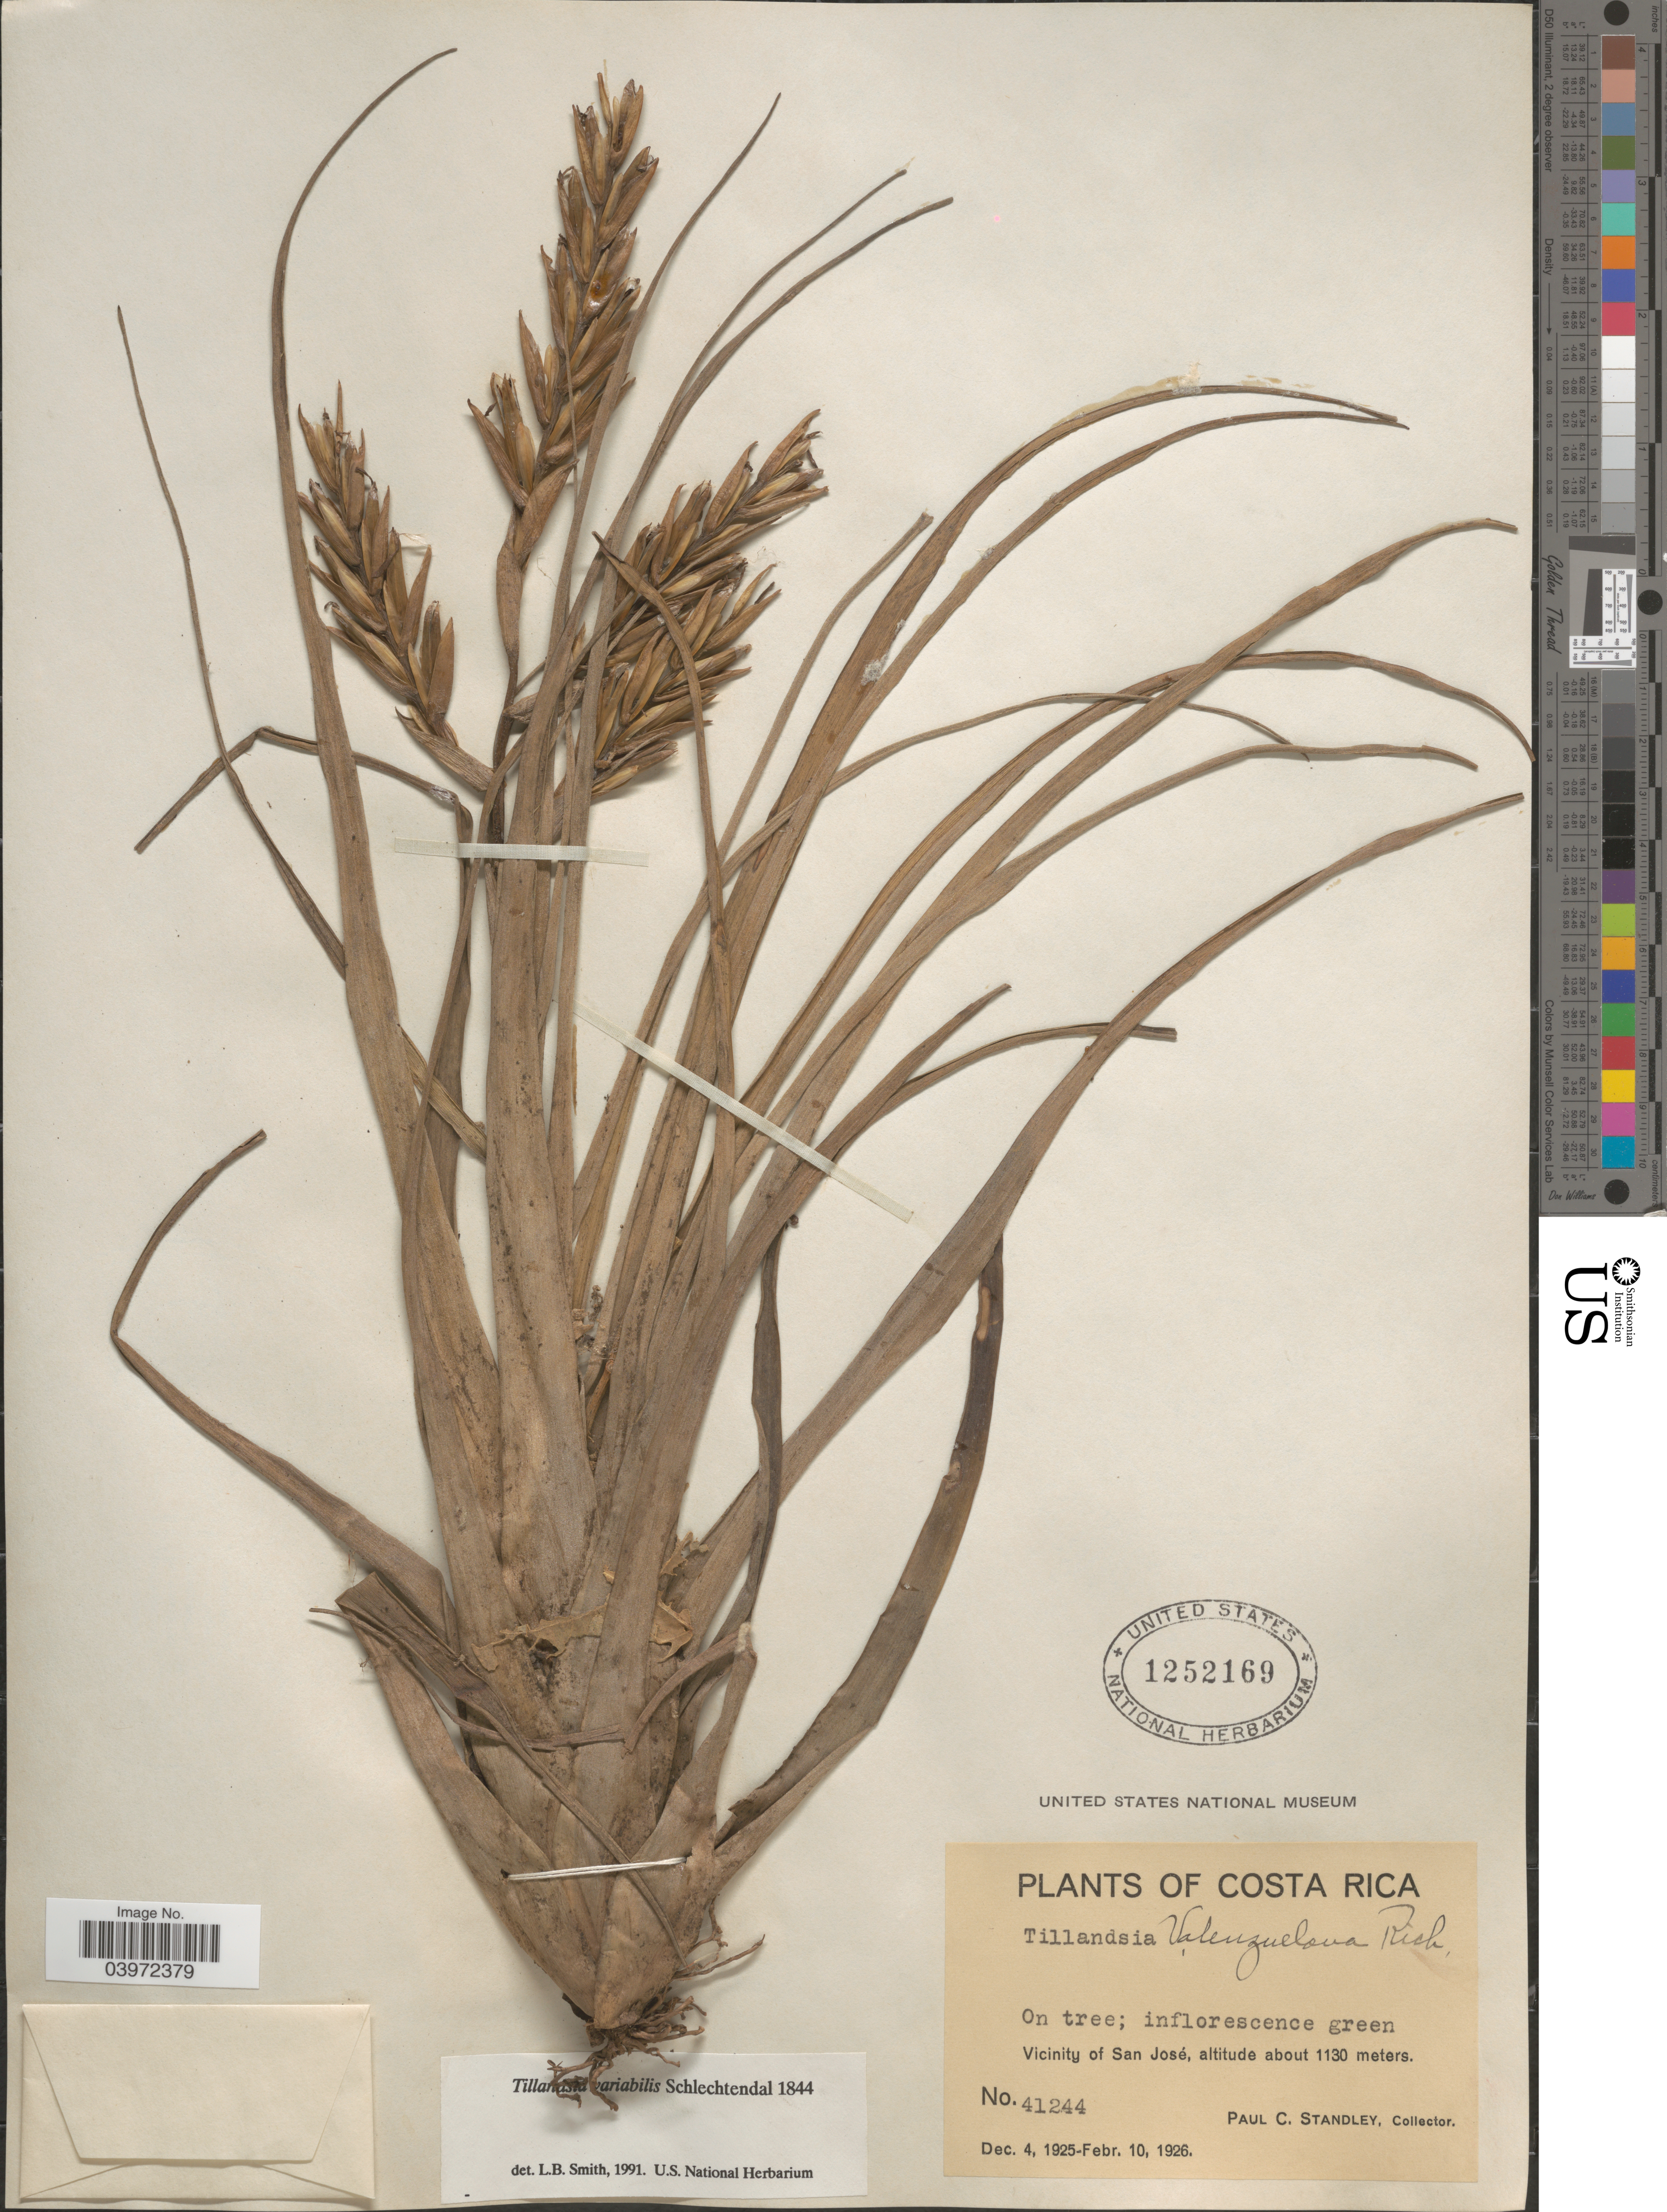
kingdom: Plantae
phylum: Tracheophyta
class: Liliopsida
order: Poales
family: Bromeliaceae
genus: Tillandsia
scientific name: Tillandsia variabilis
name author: Schltdl.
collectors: P. C. Standley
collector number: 41244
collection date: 1925-12-04/1926-02-10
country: Costa Rica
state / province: San José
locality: Vicinity of San José.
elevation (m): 1130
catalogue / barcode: US 1252169